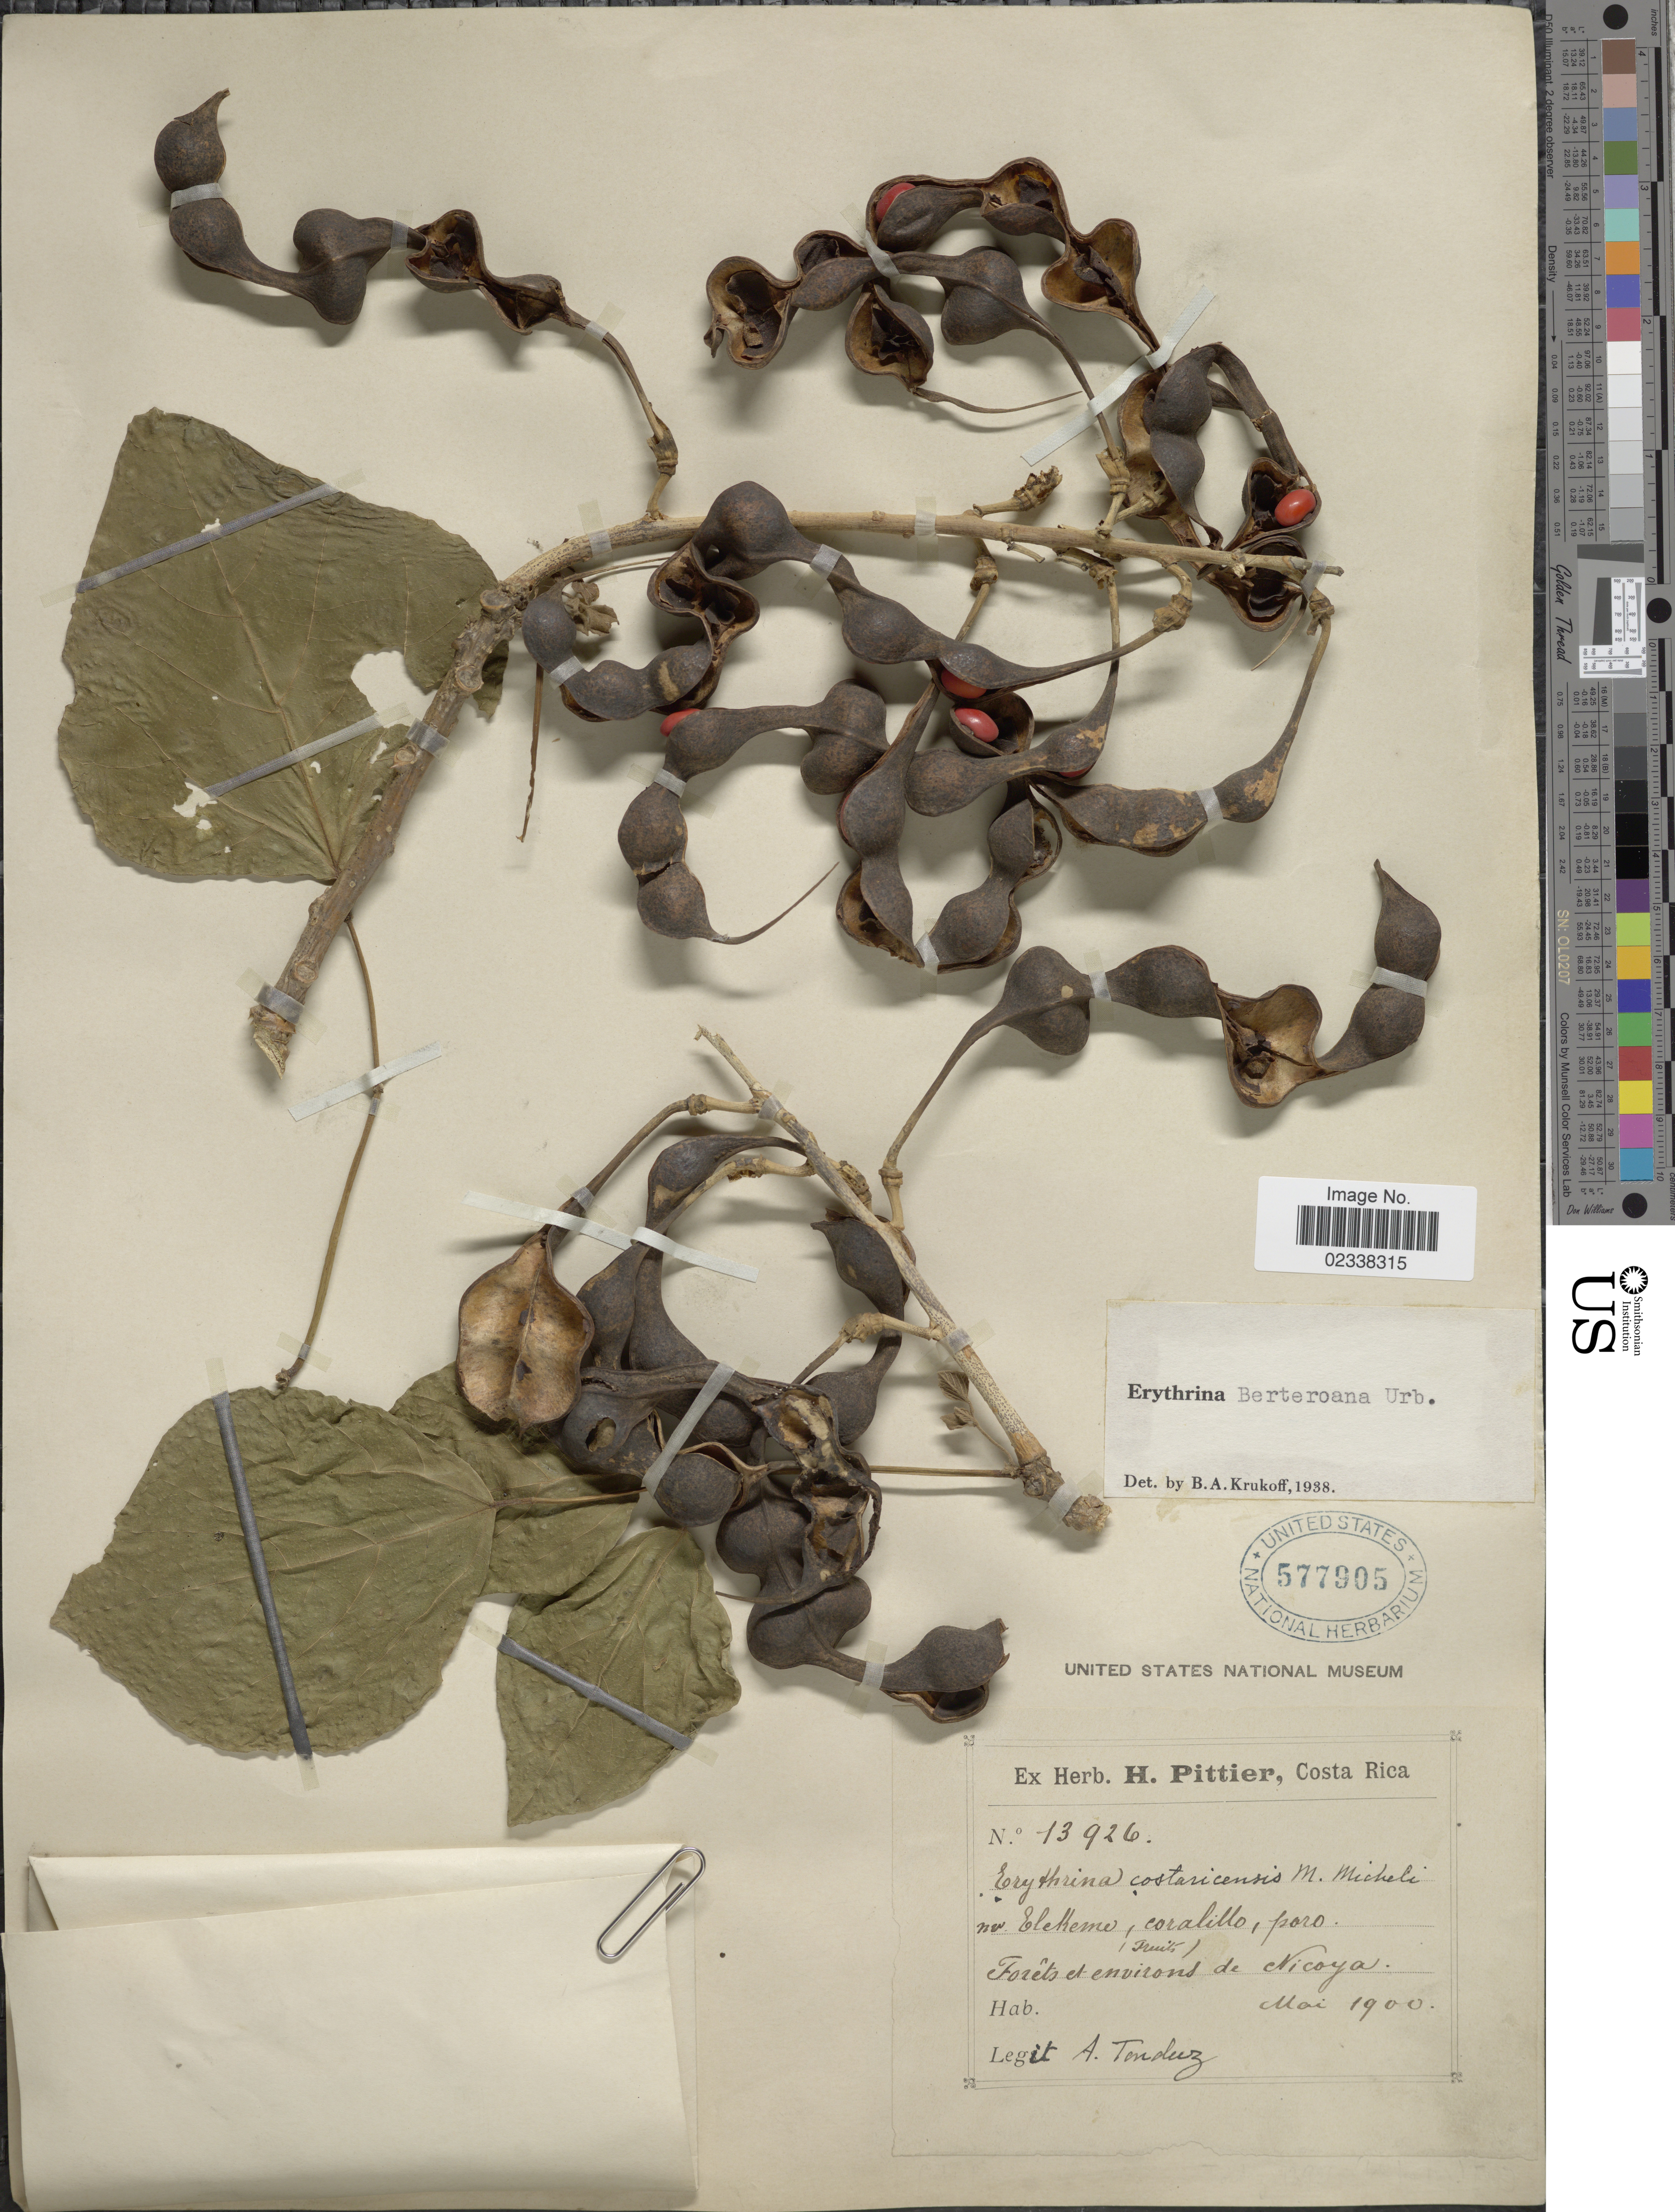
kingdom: Plantae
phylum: Tracheophyta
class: Magnoliopsida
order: Fabales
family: Fabaceae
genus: Erythrina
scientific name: Erythrina berteroana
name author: Urb.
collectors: A. Tonduz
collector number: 13926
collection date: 1900-05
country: Costa Rica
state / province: Guanacaste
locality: Forets et environs de Nicoya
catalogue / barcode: US 577905